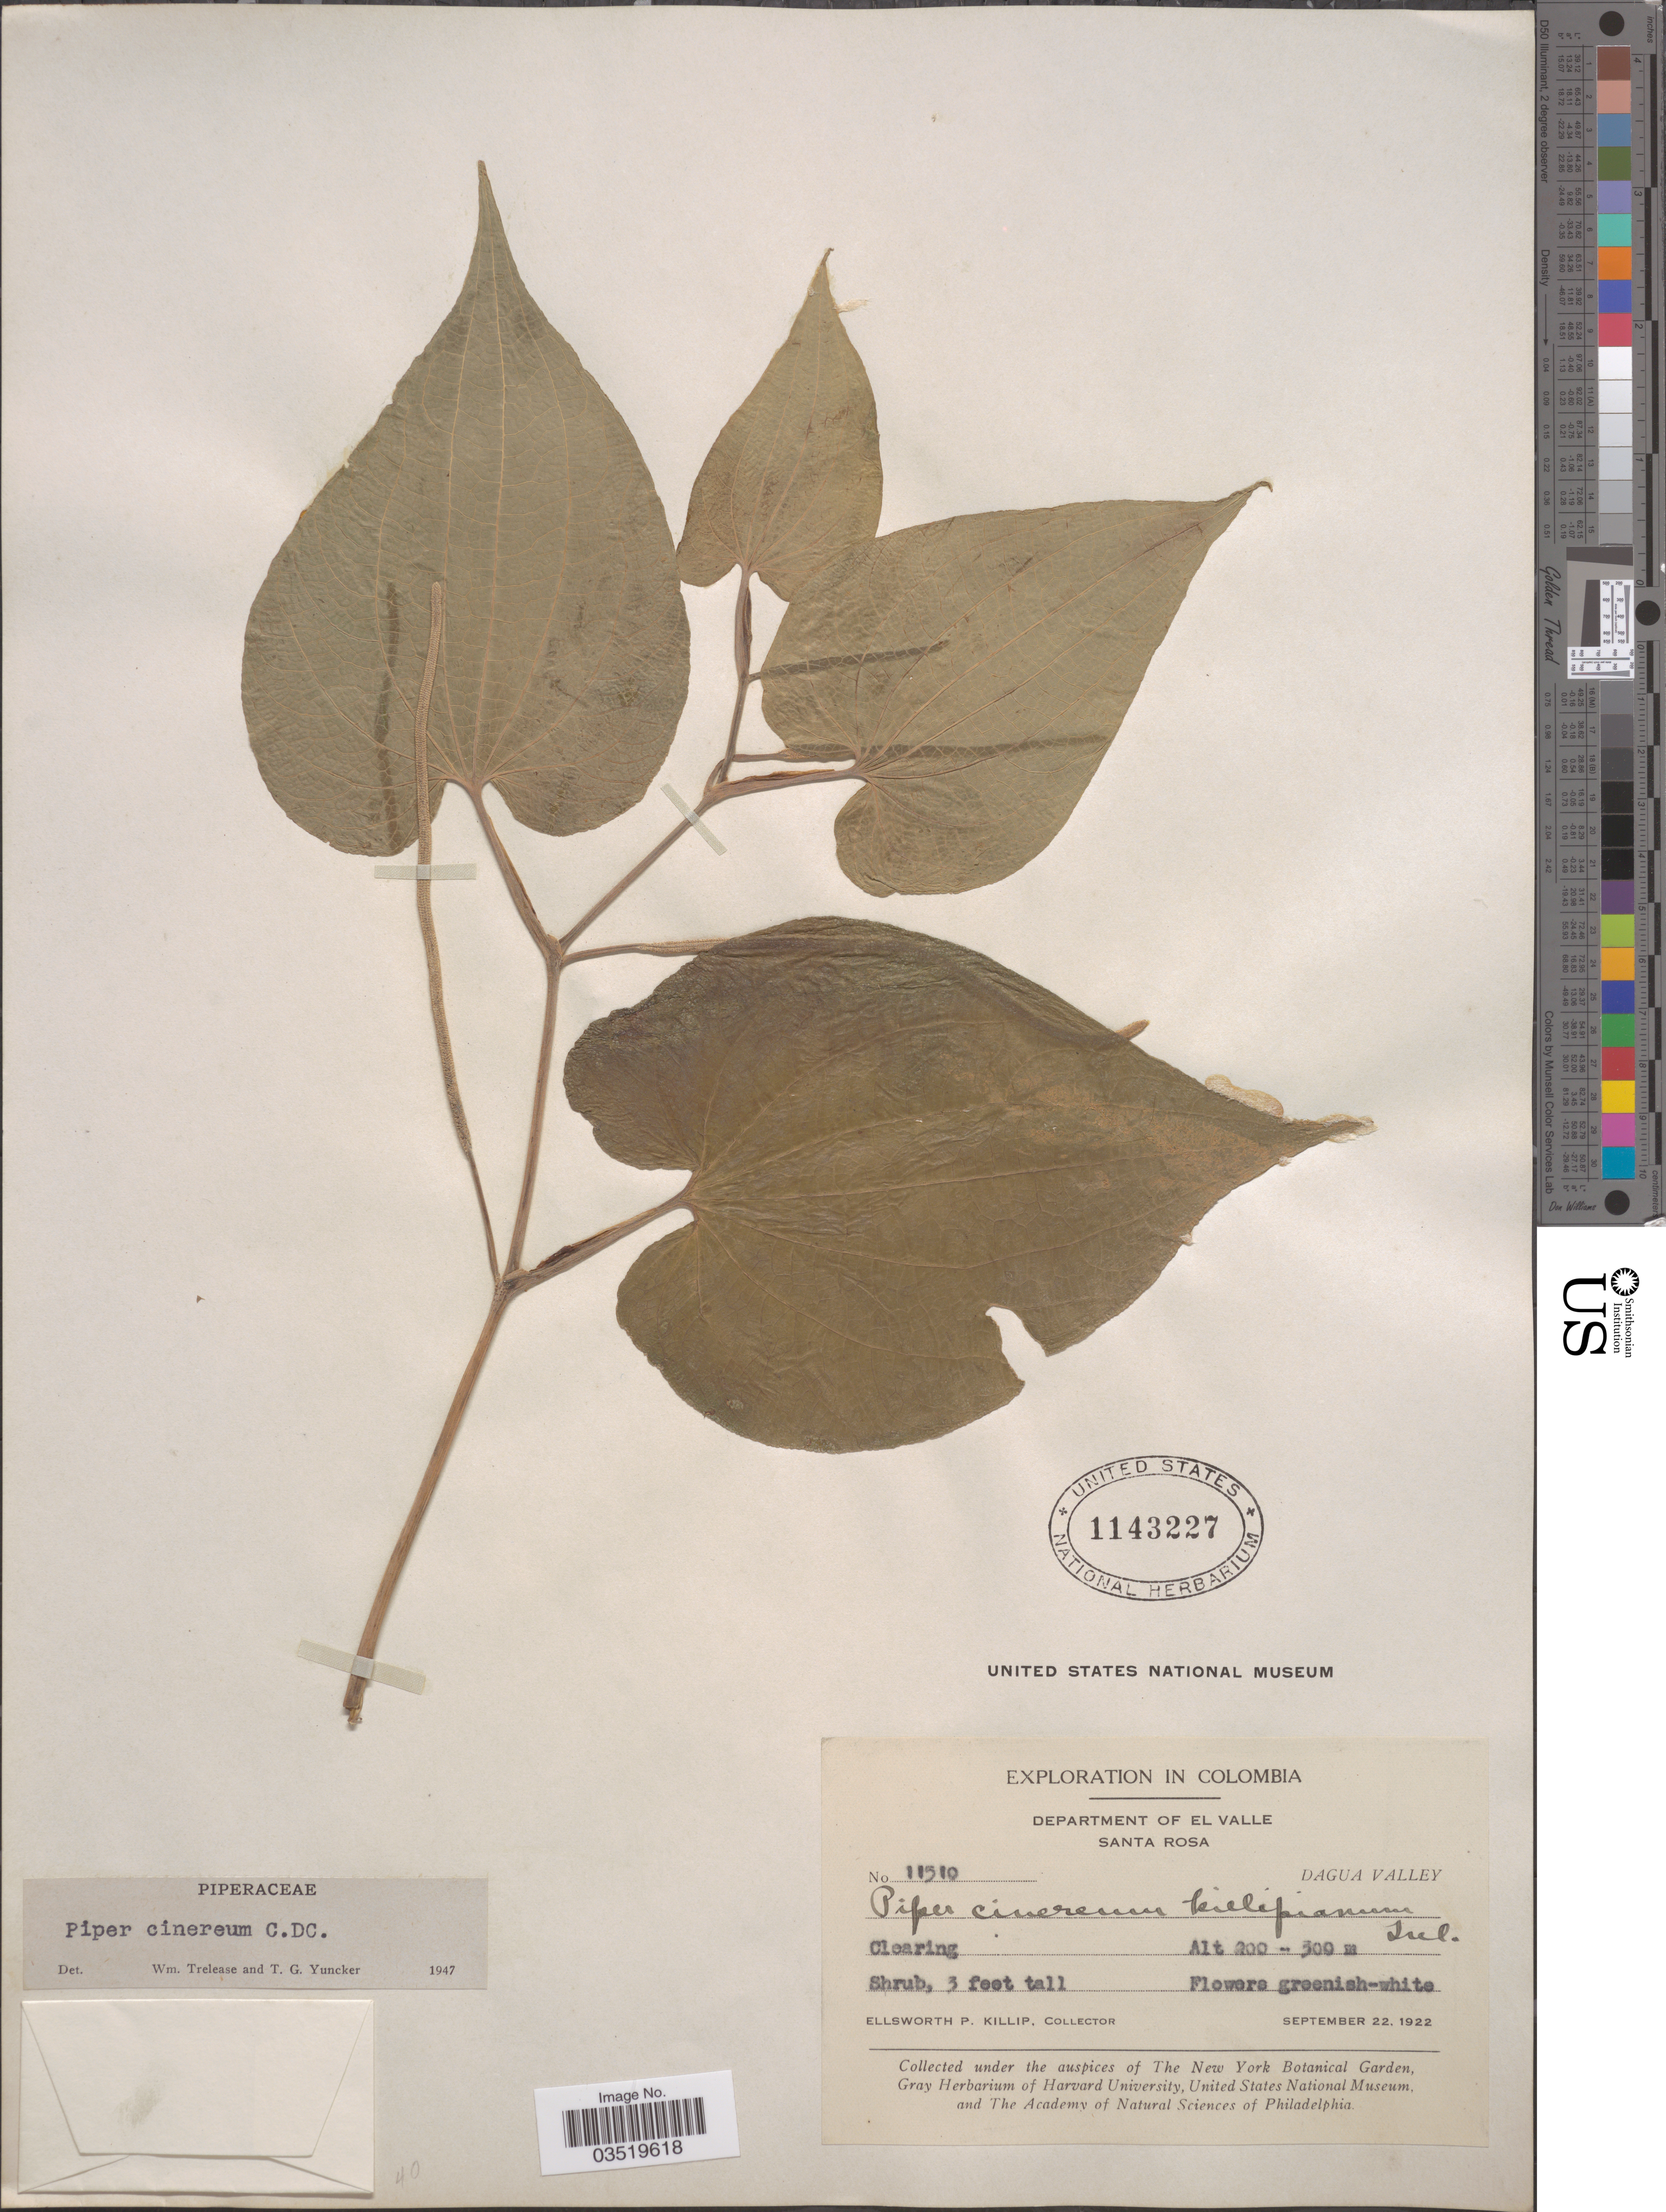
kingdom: Plantae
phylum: Tracheophyta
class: Magnoliopsida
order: Piperales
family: Piperaceae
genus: Piper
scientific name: Piper cinereum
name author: C. DC.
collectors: E. P. Killip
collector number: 11510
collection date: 1922-09-22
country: Colombia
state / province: Valle del Cauca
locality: Department of El Valle, Santa Rosa. Dagua Valley.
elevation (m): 200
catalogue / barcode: US 1143227